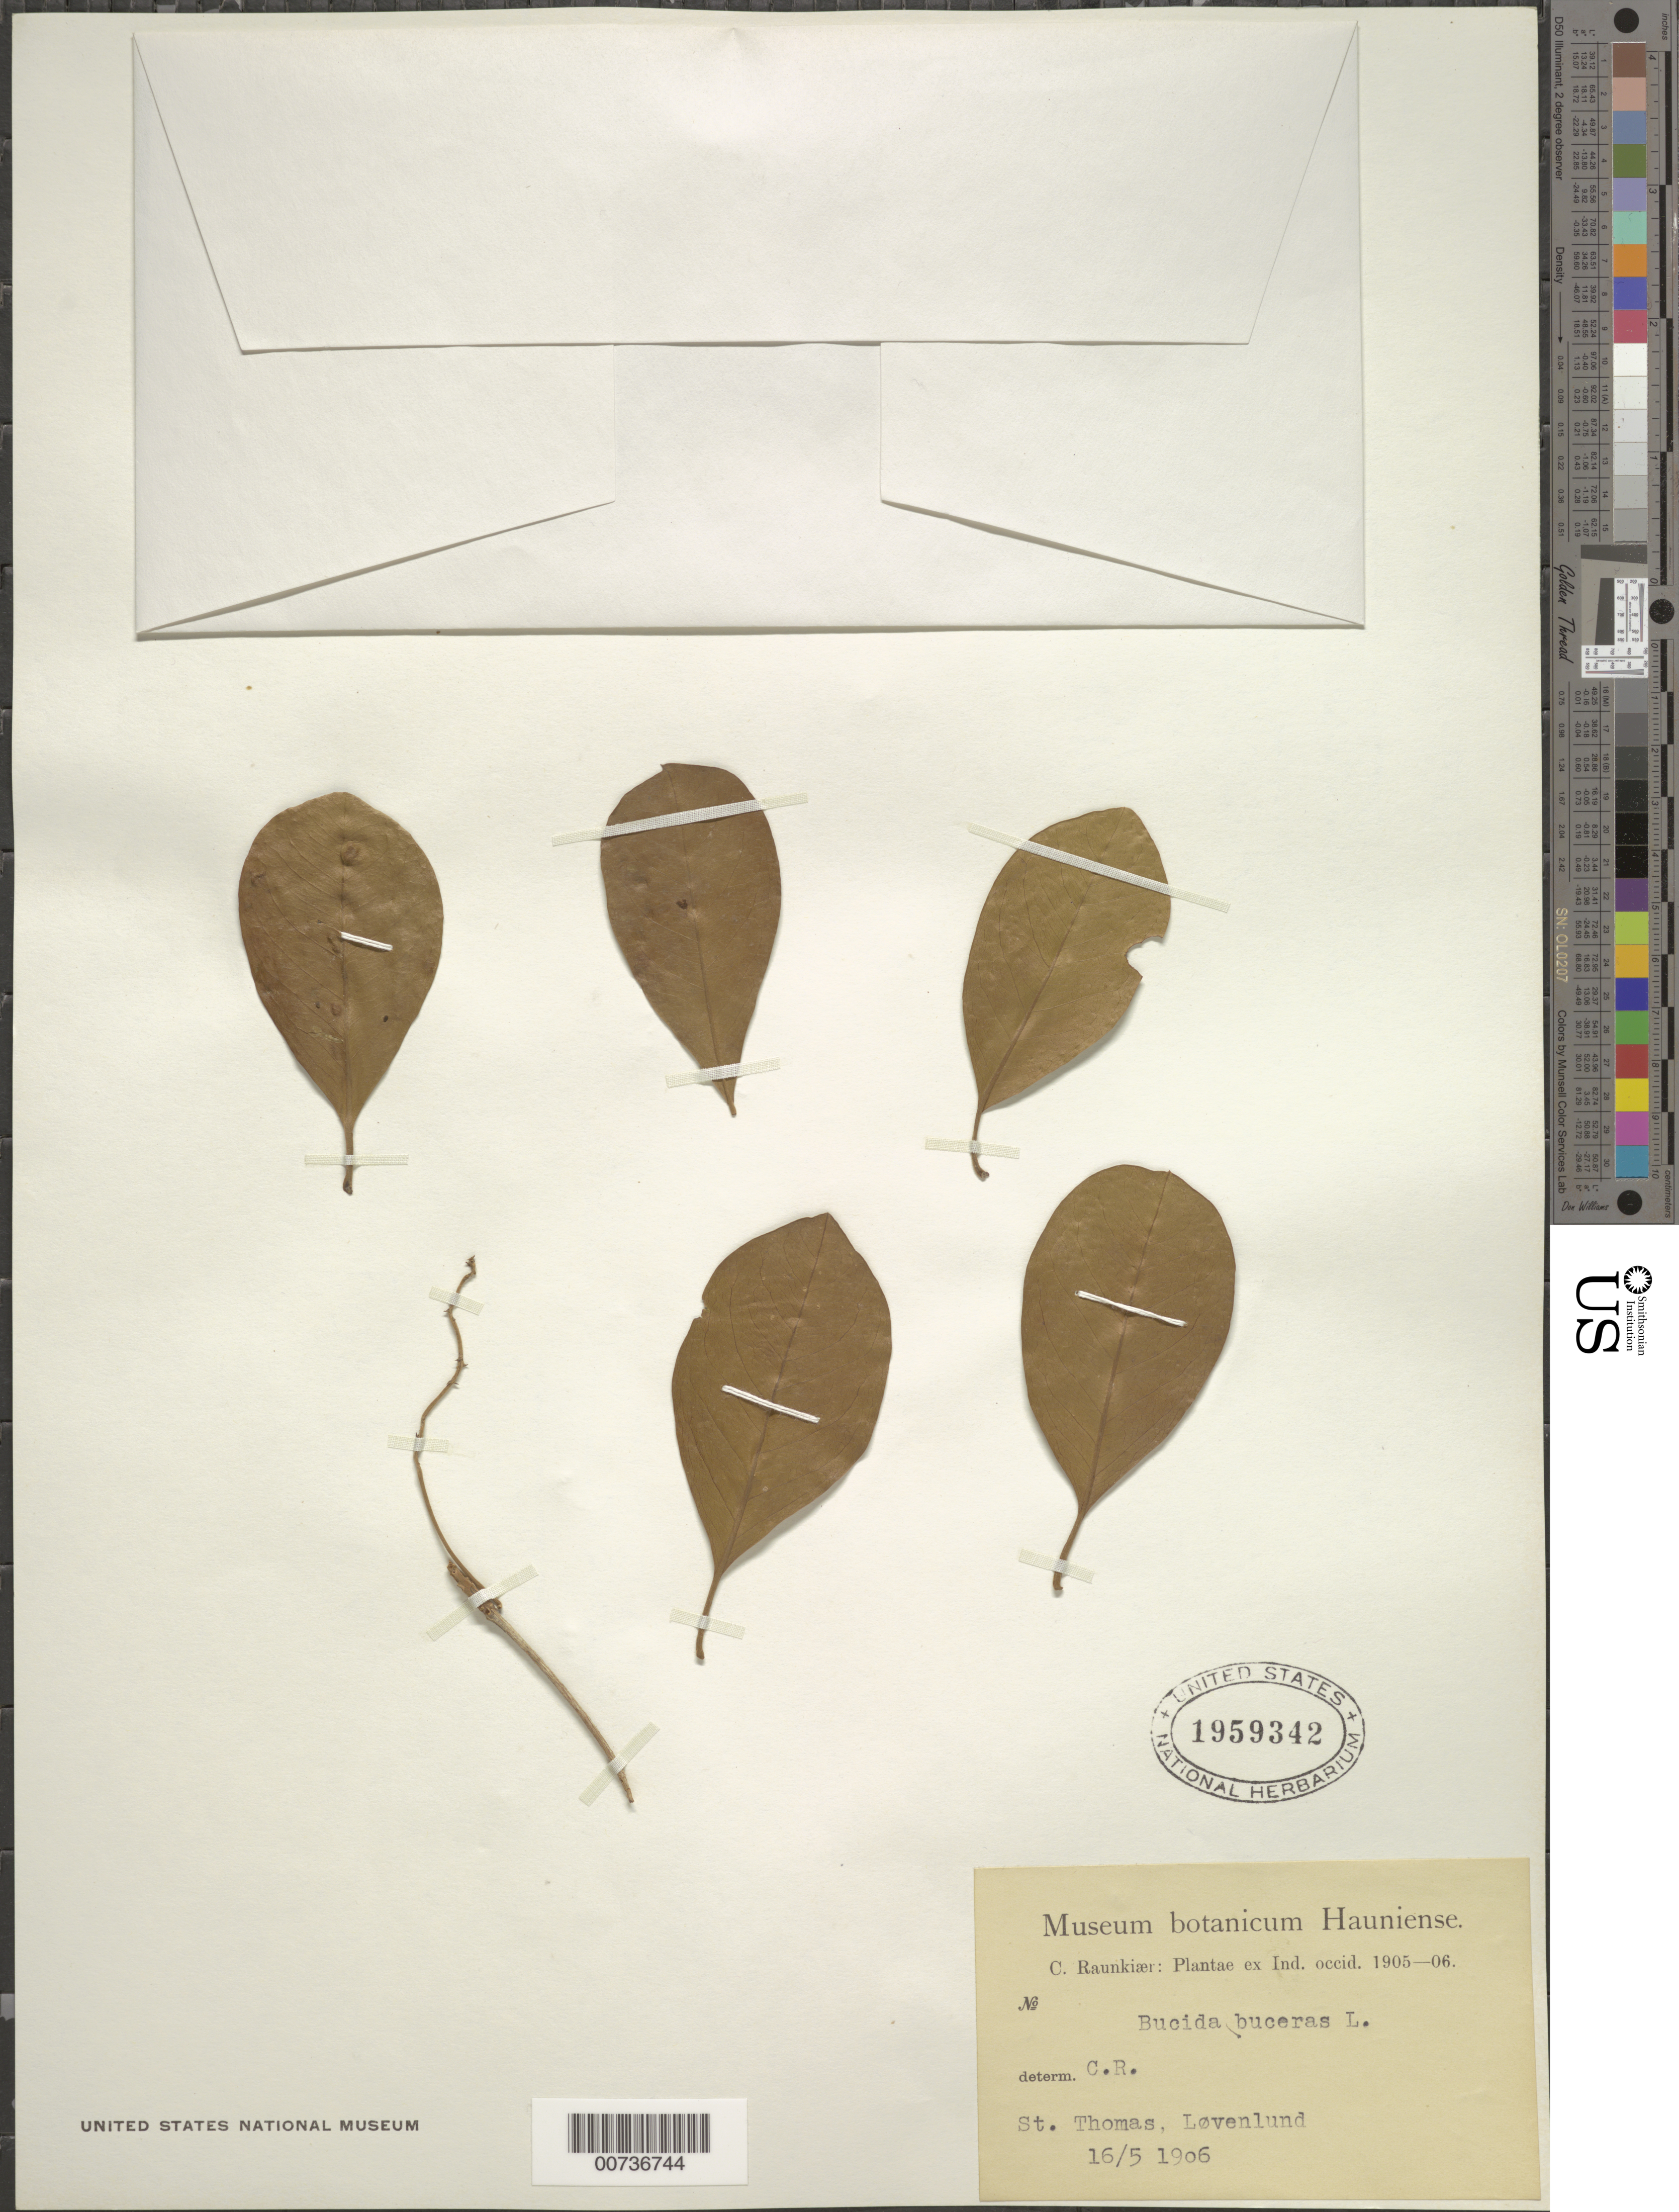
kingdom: Plantae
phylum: Tracheophyta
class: Magnoliopsida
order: Myrtales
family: Combretaceae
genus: Terminalia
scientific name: Terminalia buceras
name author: (L.) C. Wright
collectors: C. Raunkiær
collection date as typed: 16 May 1906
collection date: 1906-05-16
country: U.S. Virgin Islands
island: St. Thomas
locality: Lovenlund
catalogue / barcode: US 1959342